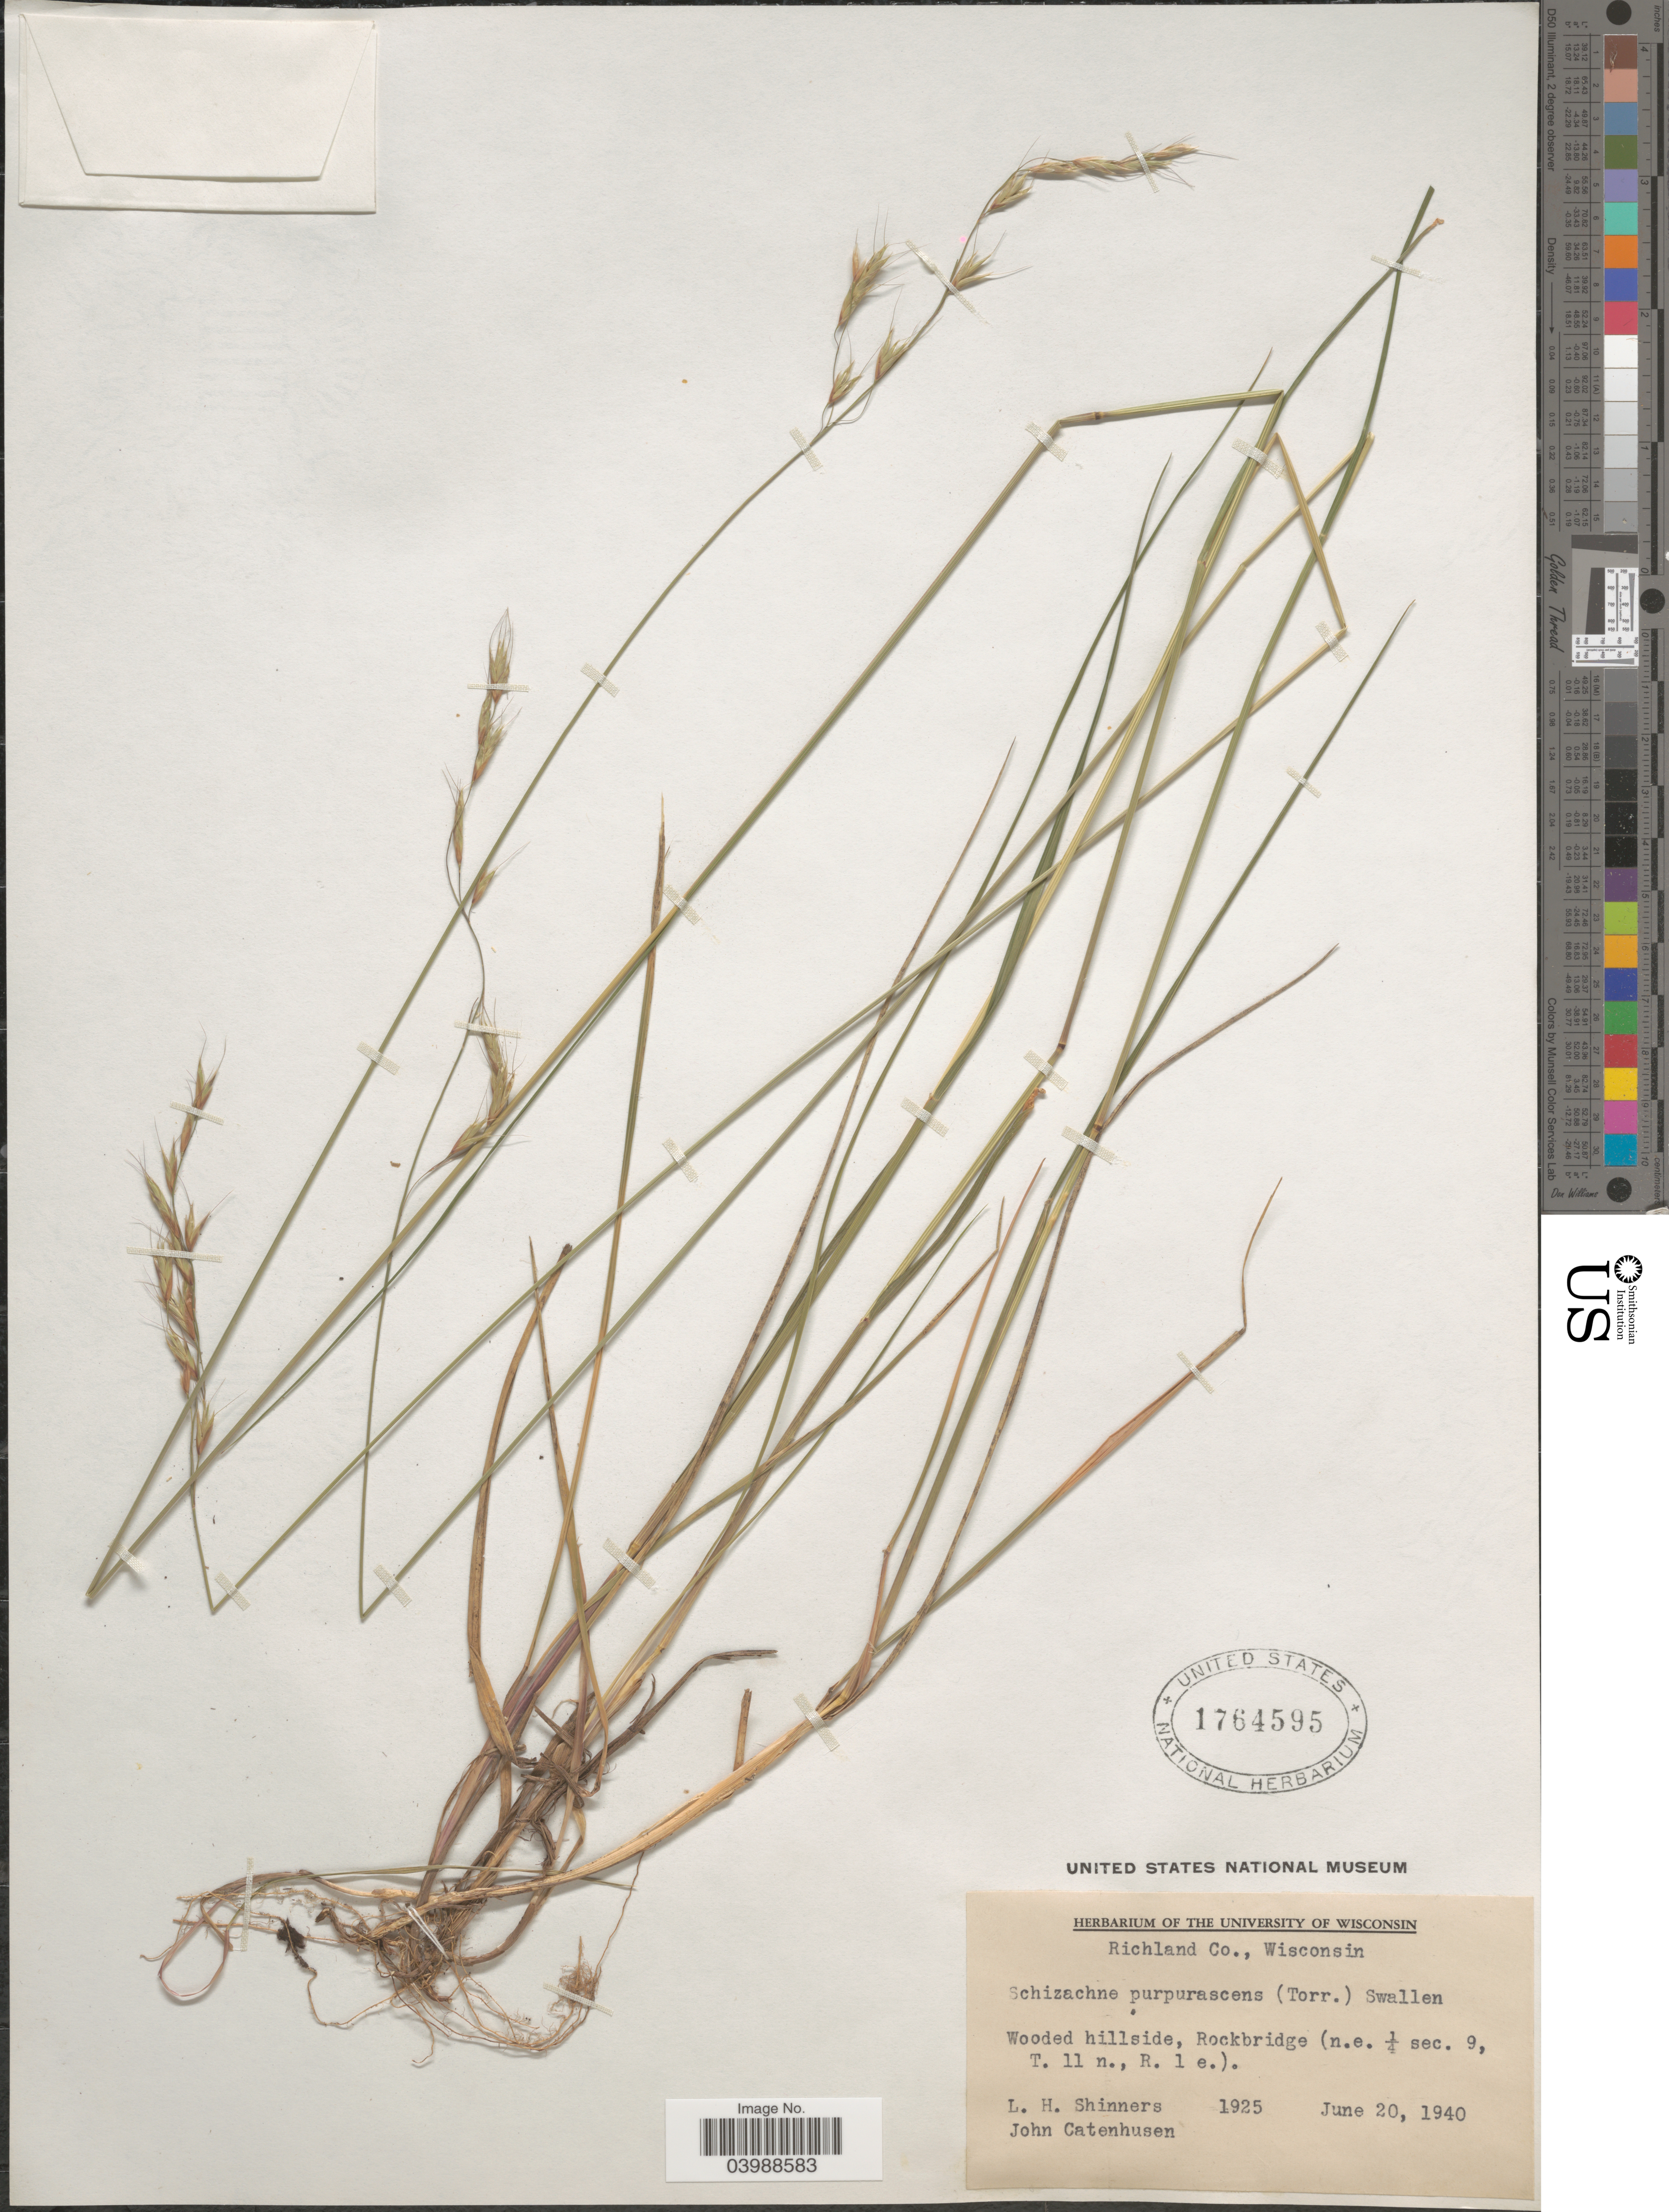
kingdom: Plantae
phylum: Tracheophyta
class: Liliopsida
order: Poales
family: Poaceae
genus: Schizachne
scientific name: Schizachne purpurascens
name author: (Torr.) Swallen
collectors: L. H. Shinners & J. Catenhusen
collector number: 1925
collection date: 1940-06-20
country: United States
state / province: Wisconsin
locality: Richland Co. Rockbridge (n.e. ¼ sec. 9, T. 11 n., R. 1 e.).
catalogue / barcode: US 1764595